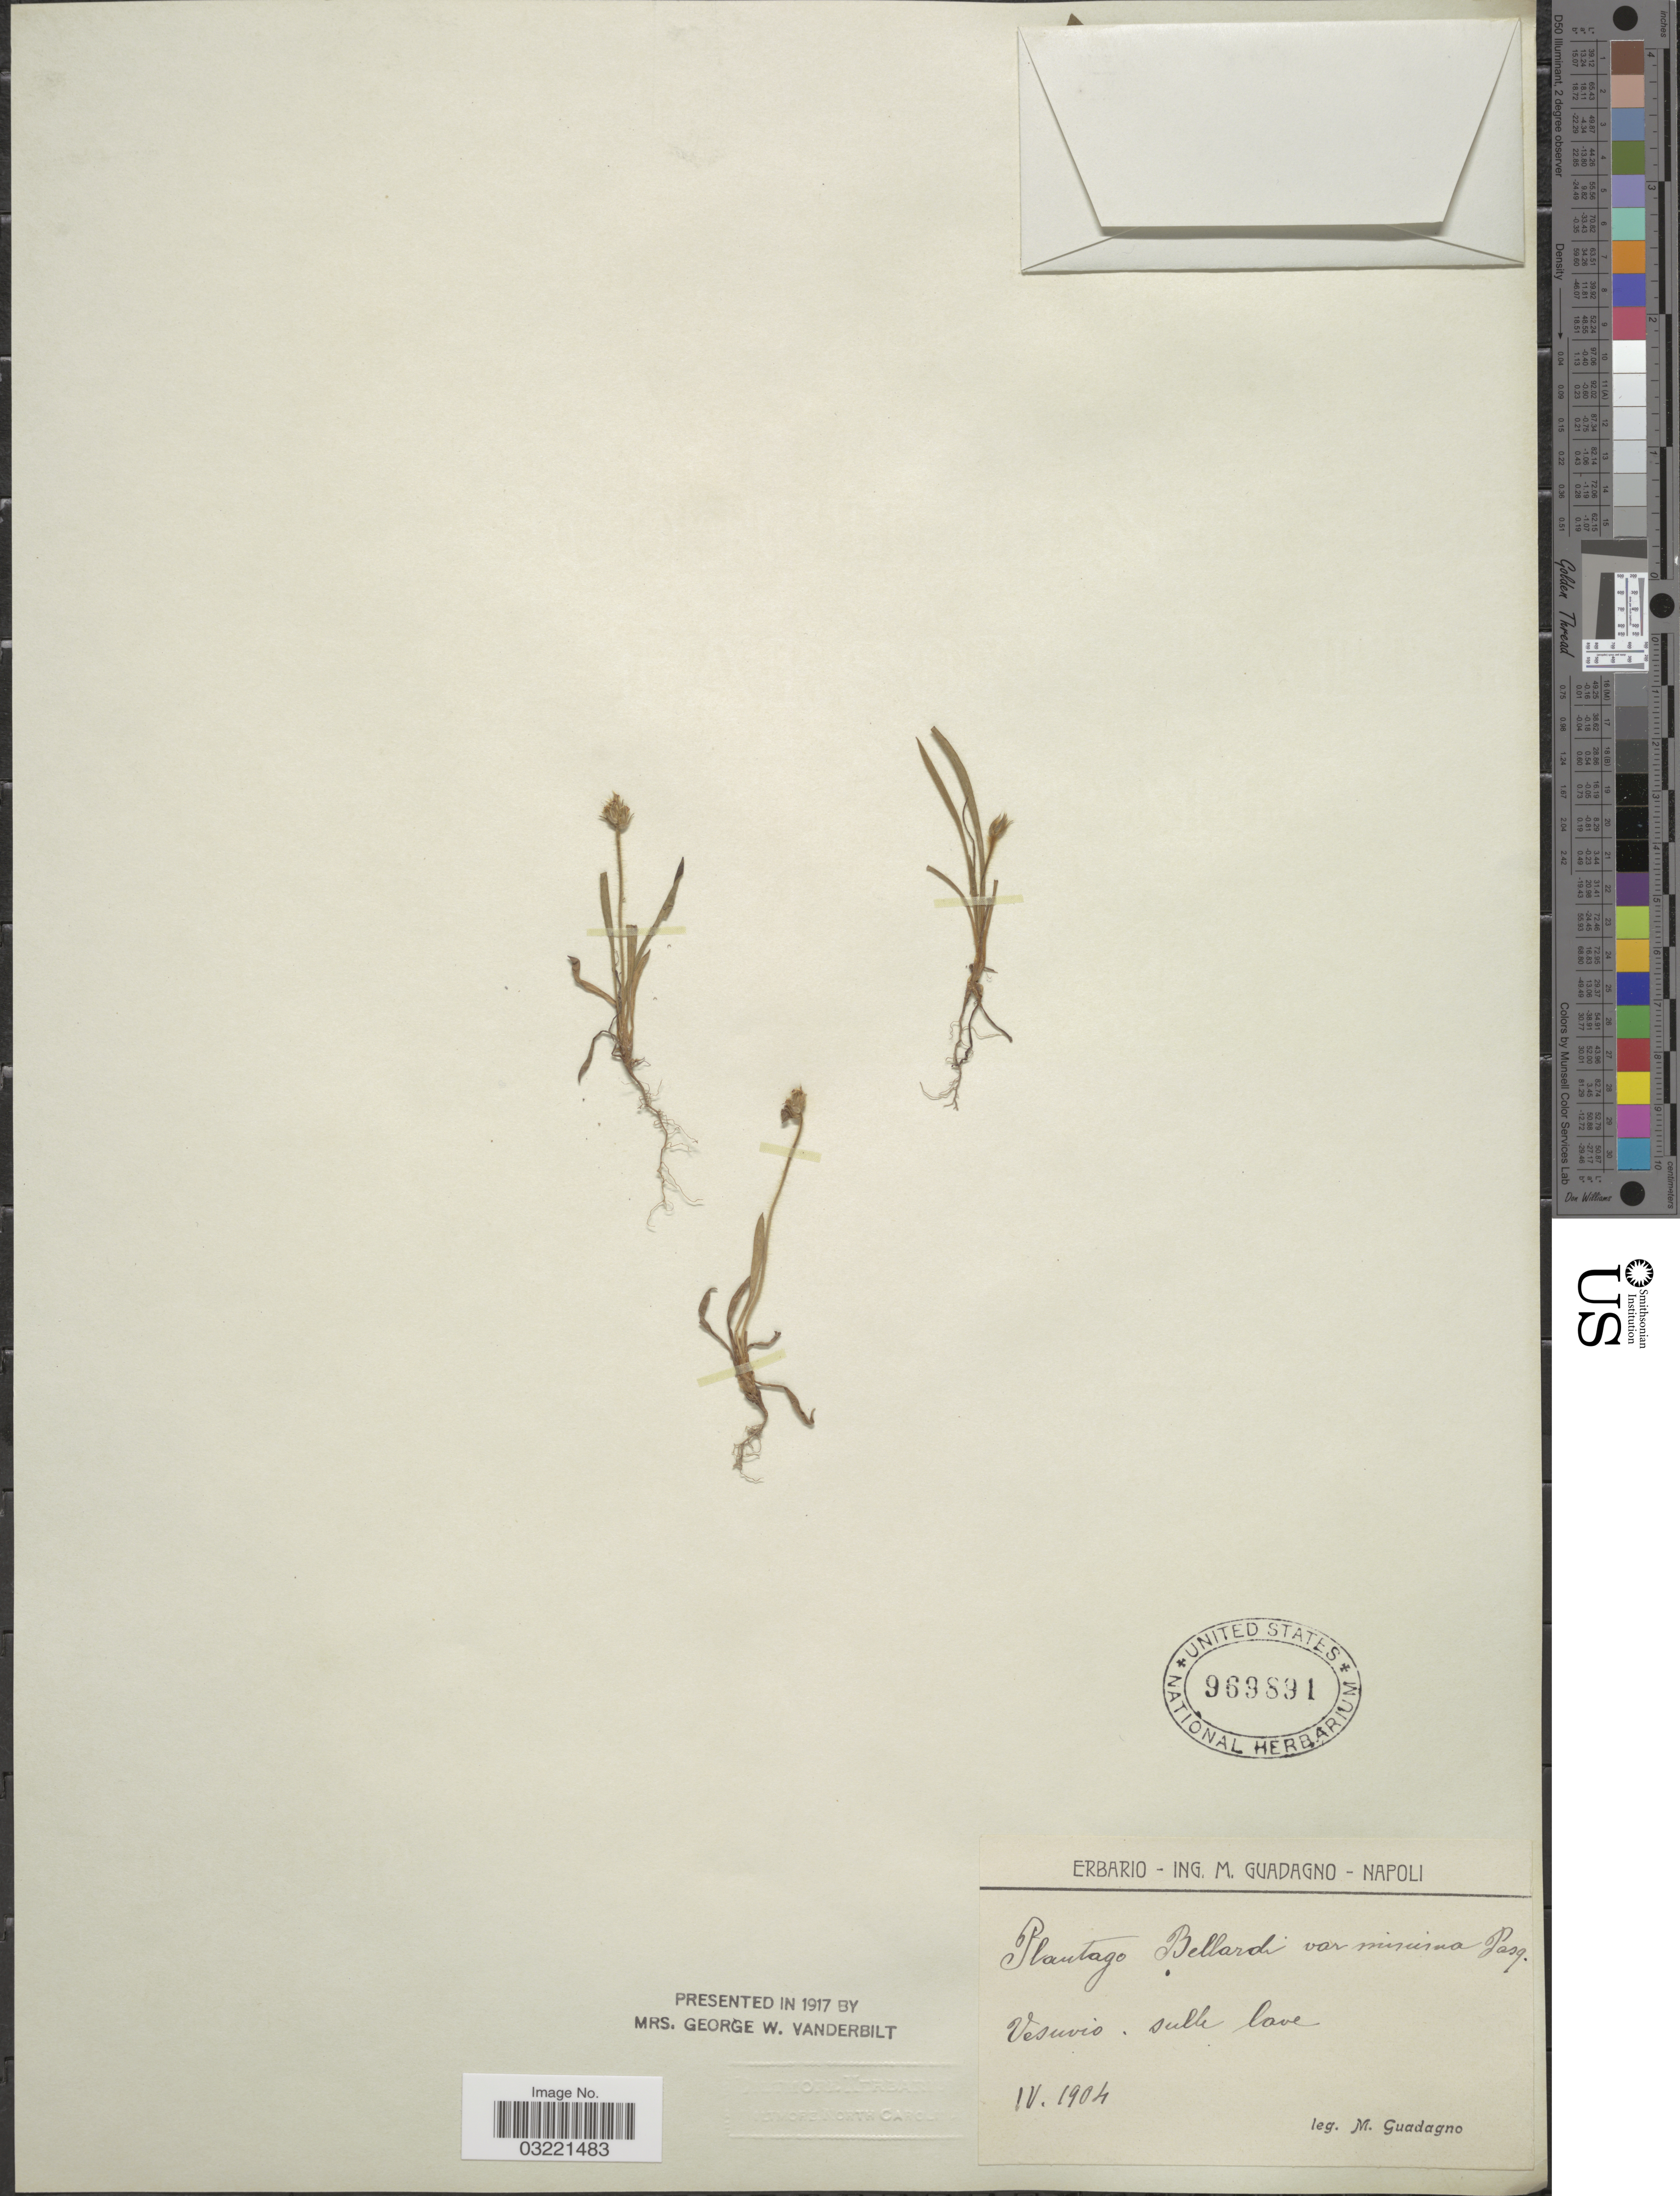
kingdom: Plantae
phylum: Tracheophyta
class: Magnoliopsida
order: Lamiales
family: Plantaginaceae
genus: Plantago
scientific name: Plantago bellardi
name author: All.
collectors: M. Guadagno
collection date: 1904-04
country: Italy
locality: Vesuvio.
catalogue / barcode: US 969891